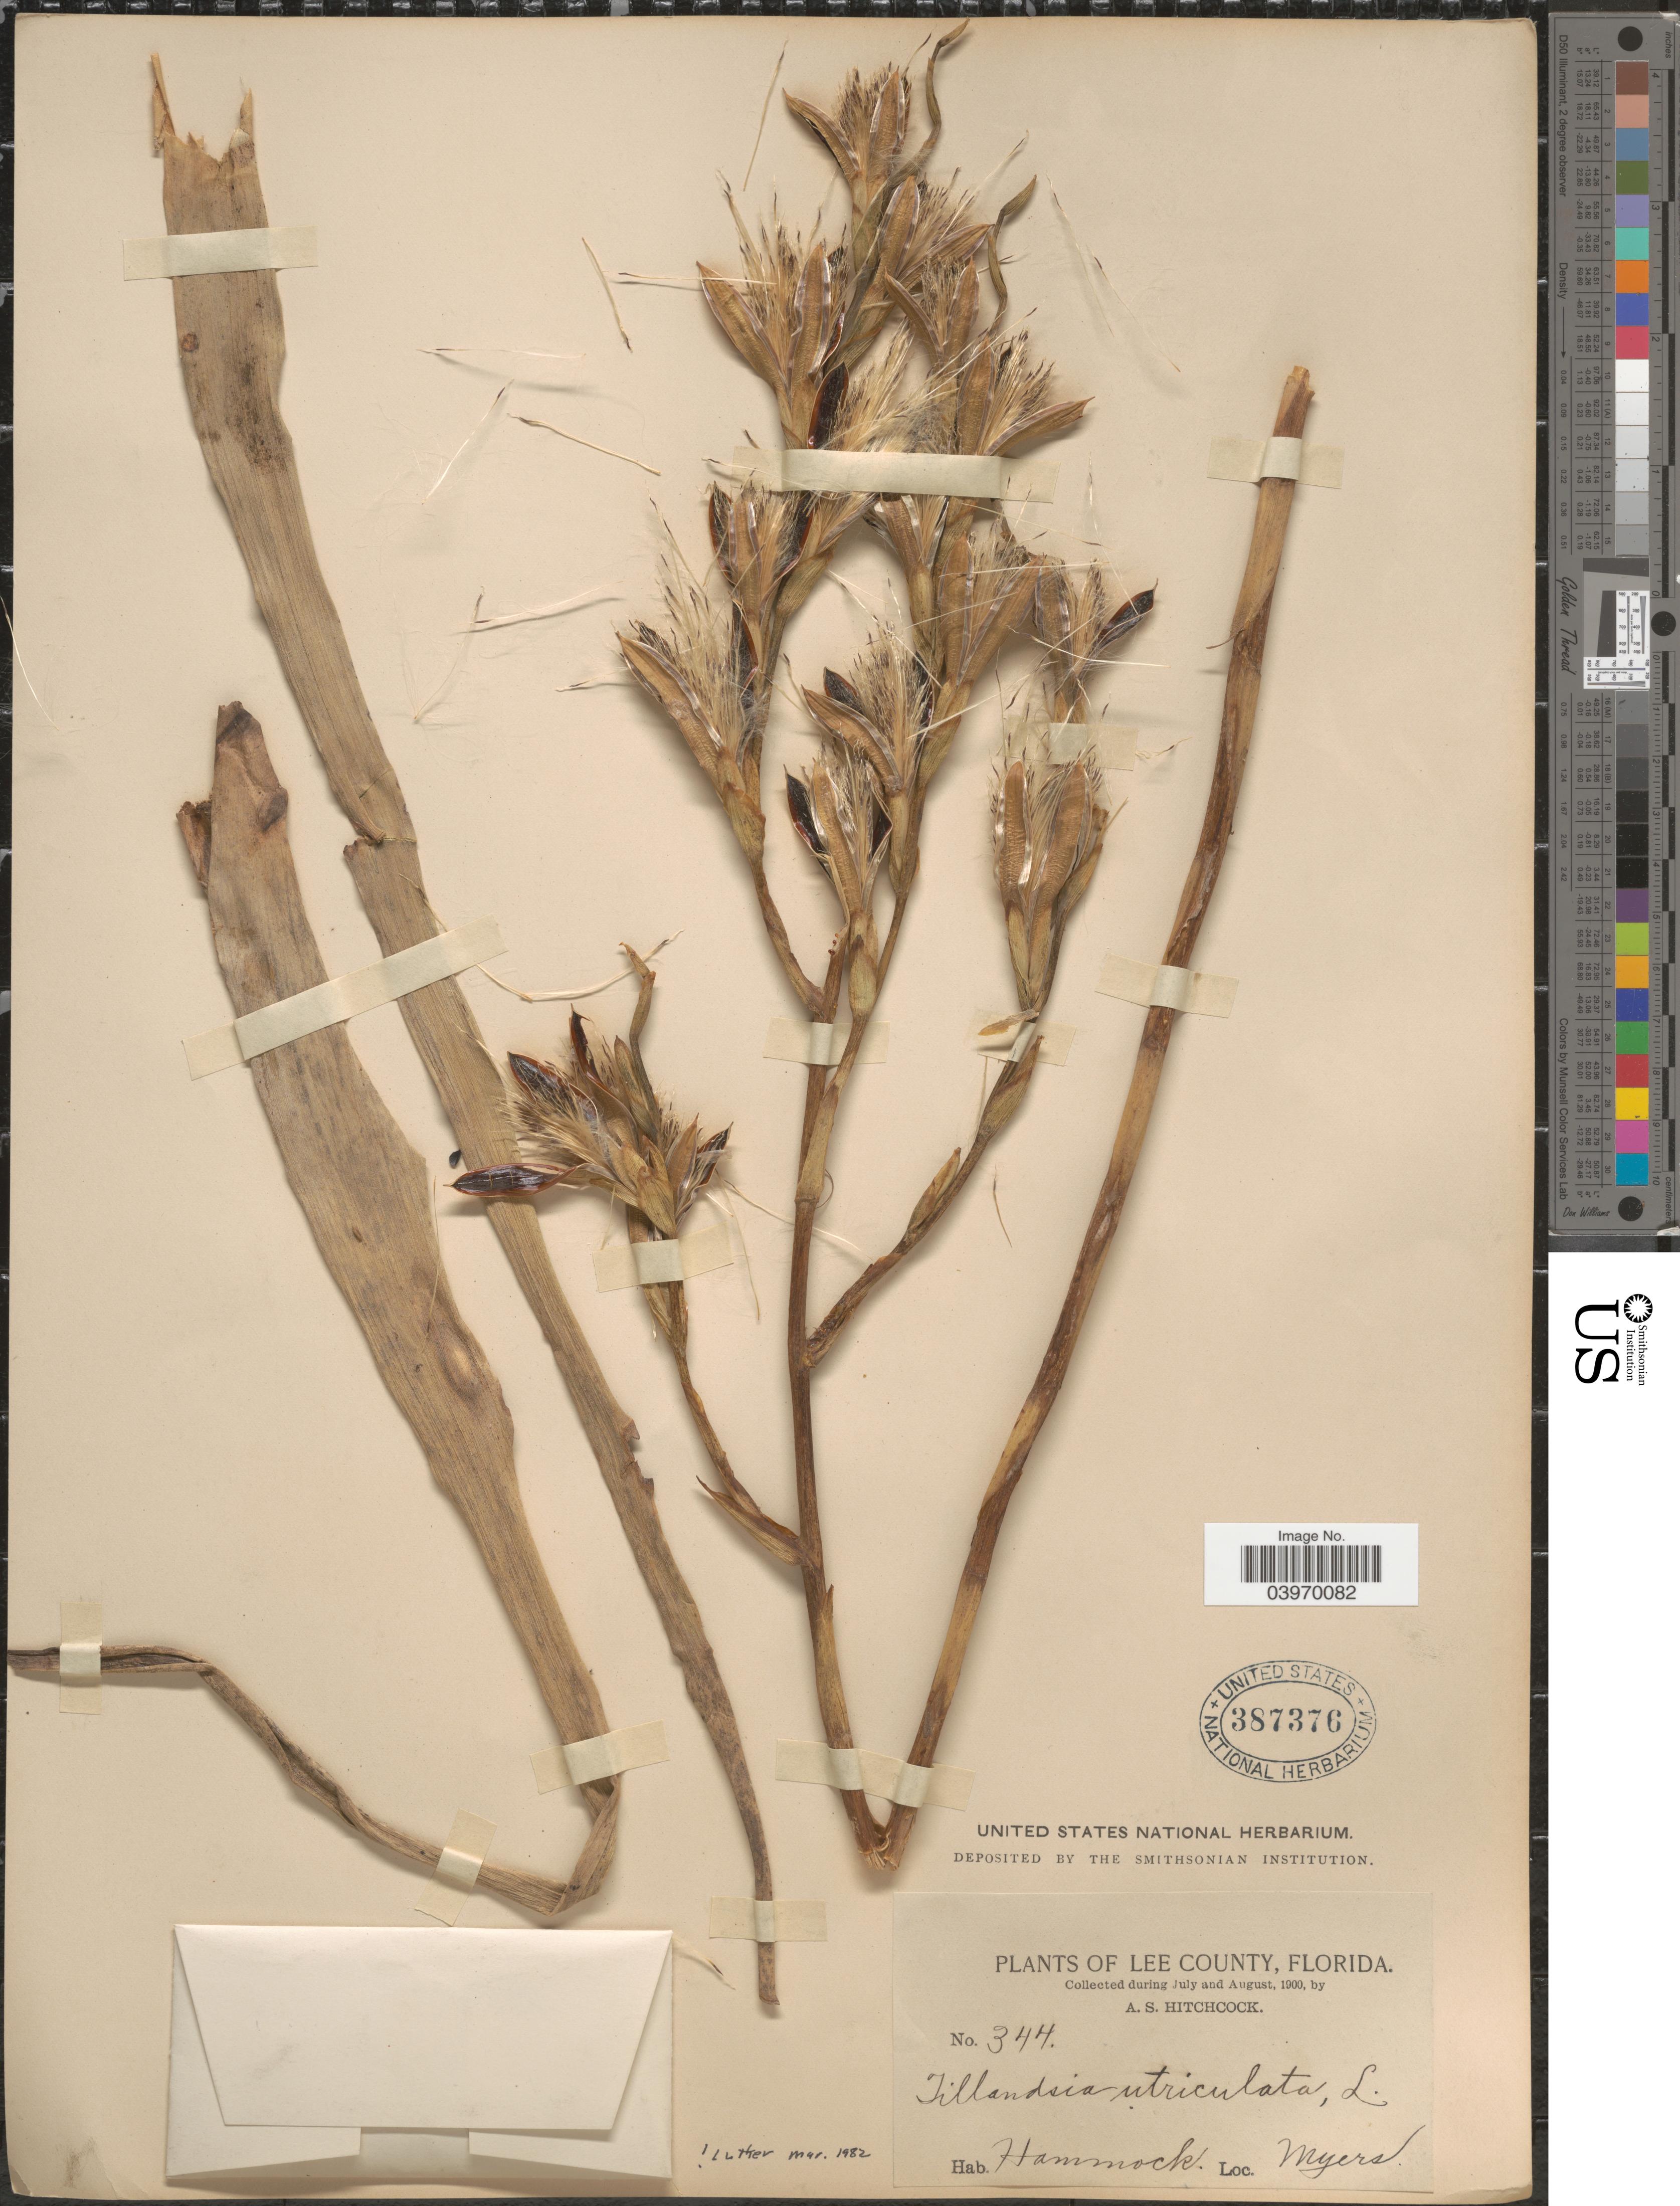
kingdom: Plantae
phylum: Tracheophyta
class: Liliopsida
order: Poales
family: Bromeliaceae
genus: Tillandsia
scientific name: Tillandsia utriculata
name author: L.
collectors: A. S. Hitchcock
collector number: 344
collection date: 1900-07/1900-08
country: United States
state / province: Florida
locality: Lee County. Hammock. Myers.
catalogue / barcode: US 387376